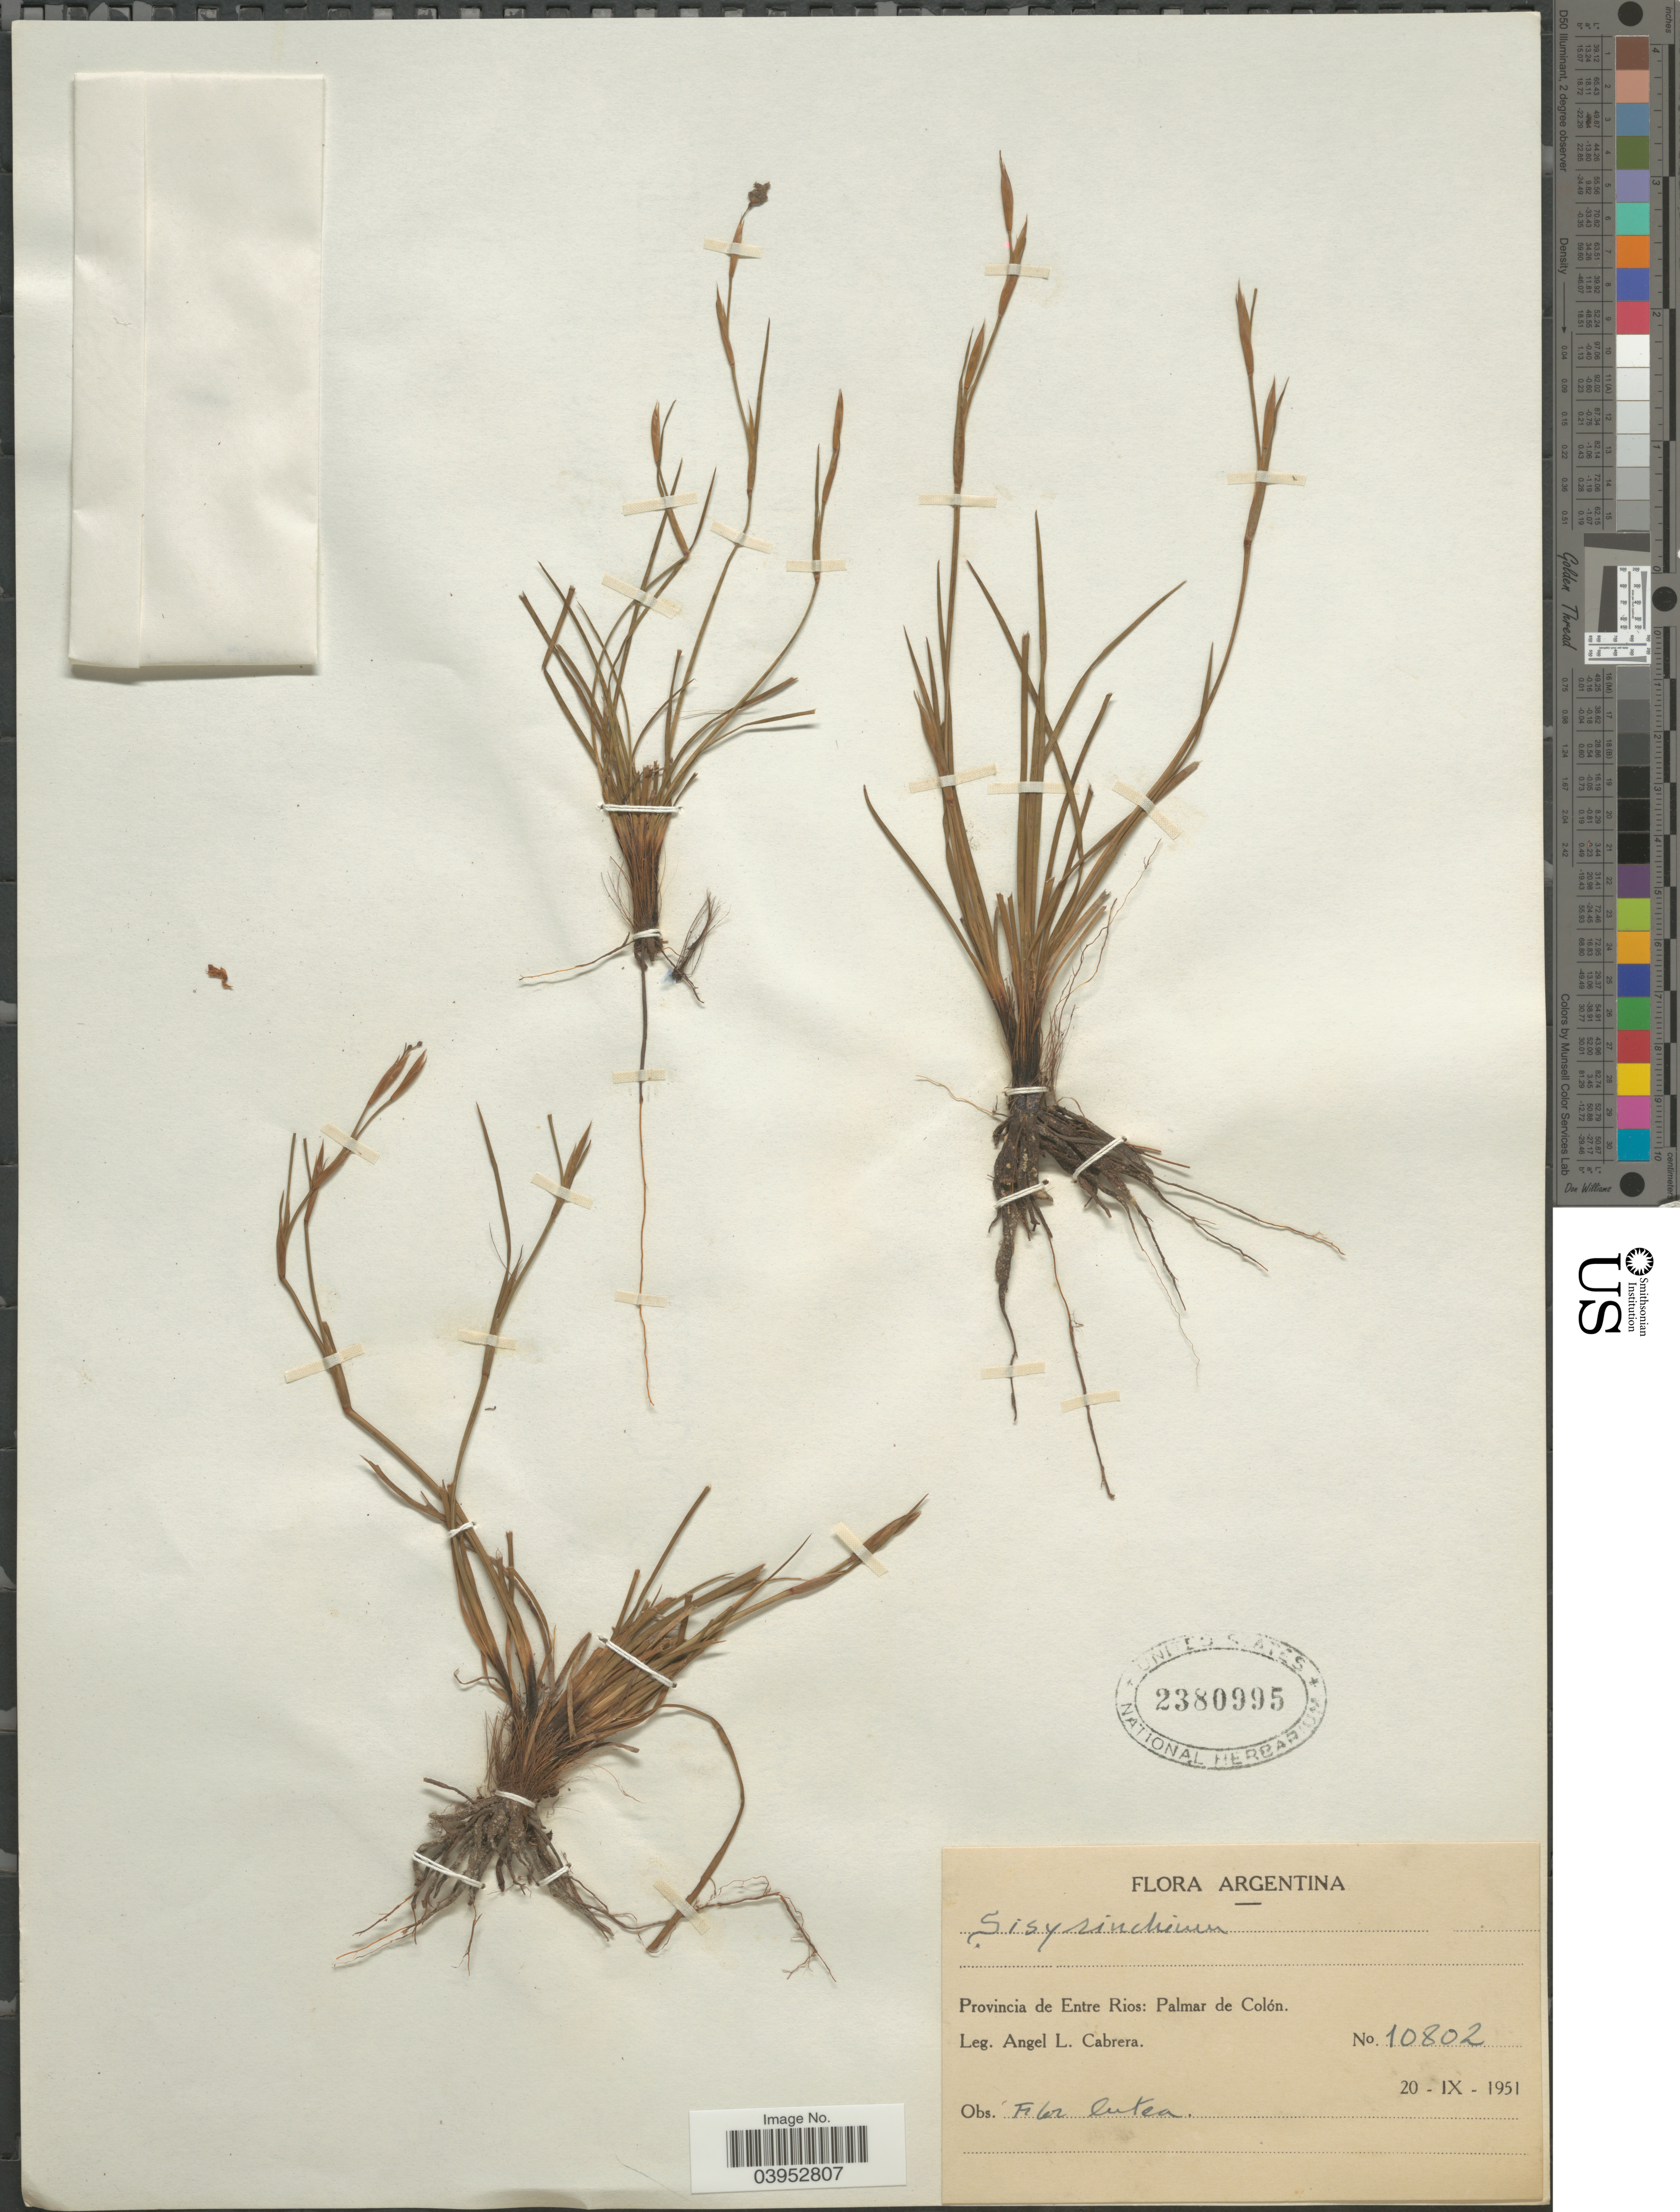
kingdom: Plantae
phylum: Tracheophyta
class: Liliopsida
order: Asparagales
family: Iridaceae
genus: Sisyrinchium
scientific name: Sisyrinchium sp.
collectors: A. L. Cabrera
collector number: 10802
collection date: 1951-09-20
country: Argentina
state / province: Entre Rios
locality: Palmar de Colón.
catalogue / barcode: US 2380995